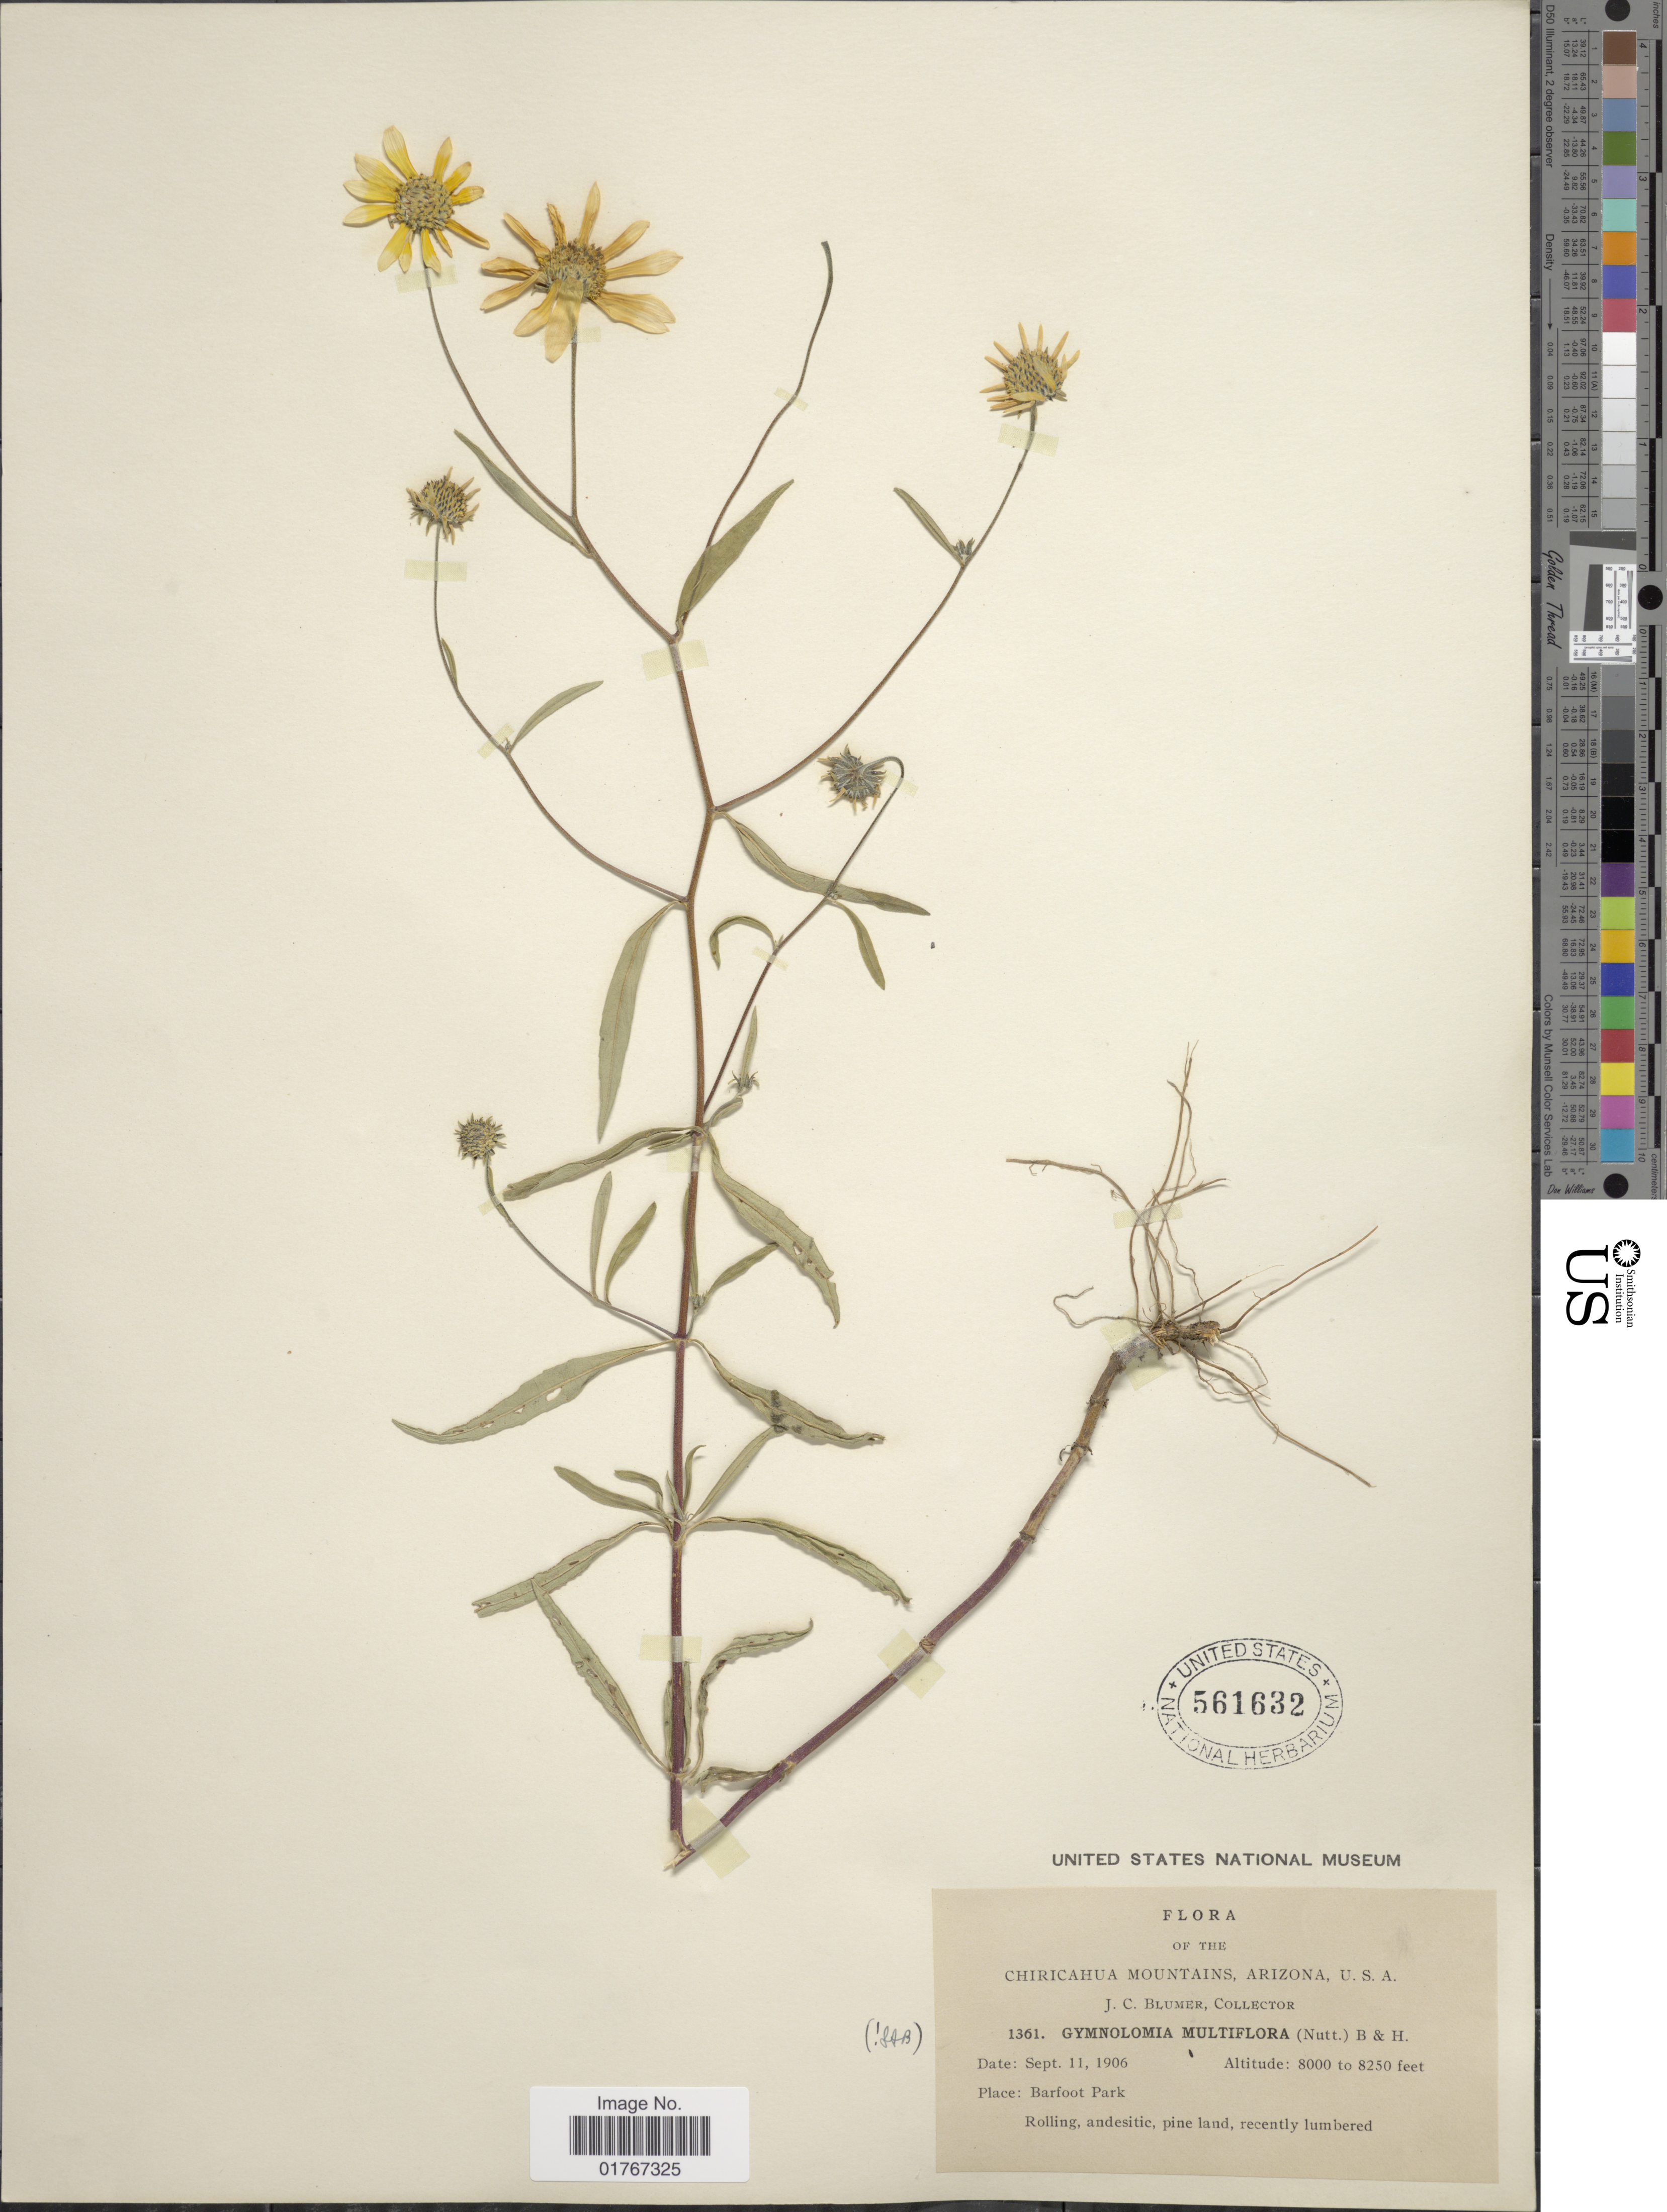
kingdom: Plantae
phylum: Tracheophyta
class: Magnoliopsida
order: Asterales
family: Asteraceae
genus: Heliomeris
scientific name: Heliomeris multiflora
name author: Nutt.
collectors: J. C. Blumer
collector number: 1361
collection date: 1906-09-11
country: United States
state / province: Arizona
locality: Chiricahua Mountains, Place: Barfoot Park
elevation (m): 2438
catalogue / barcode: US 561632